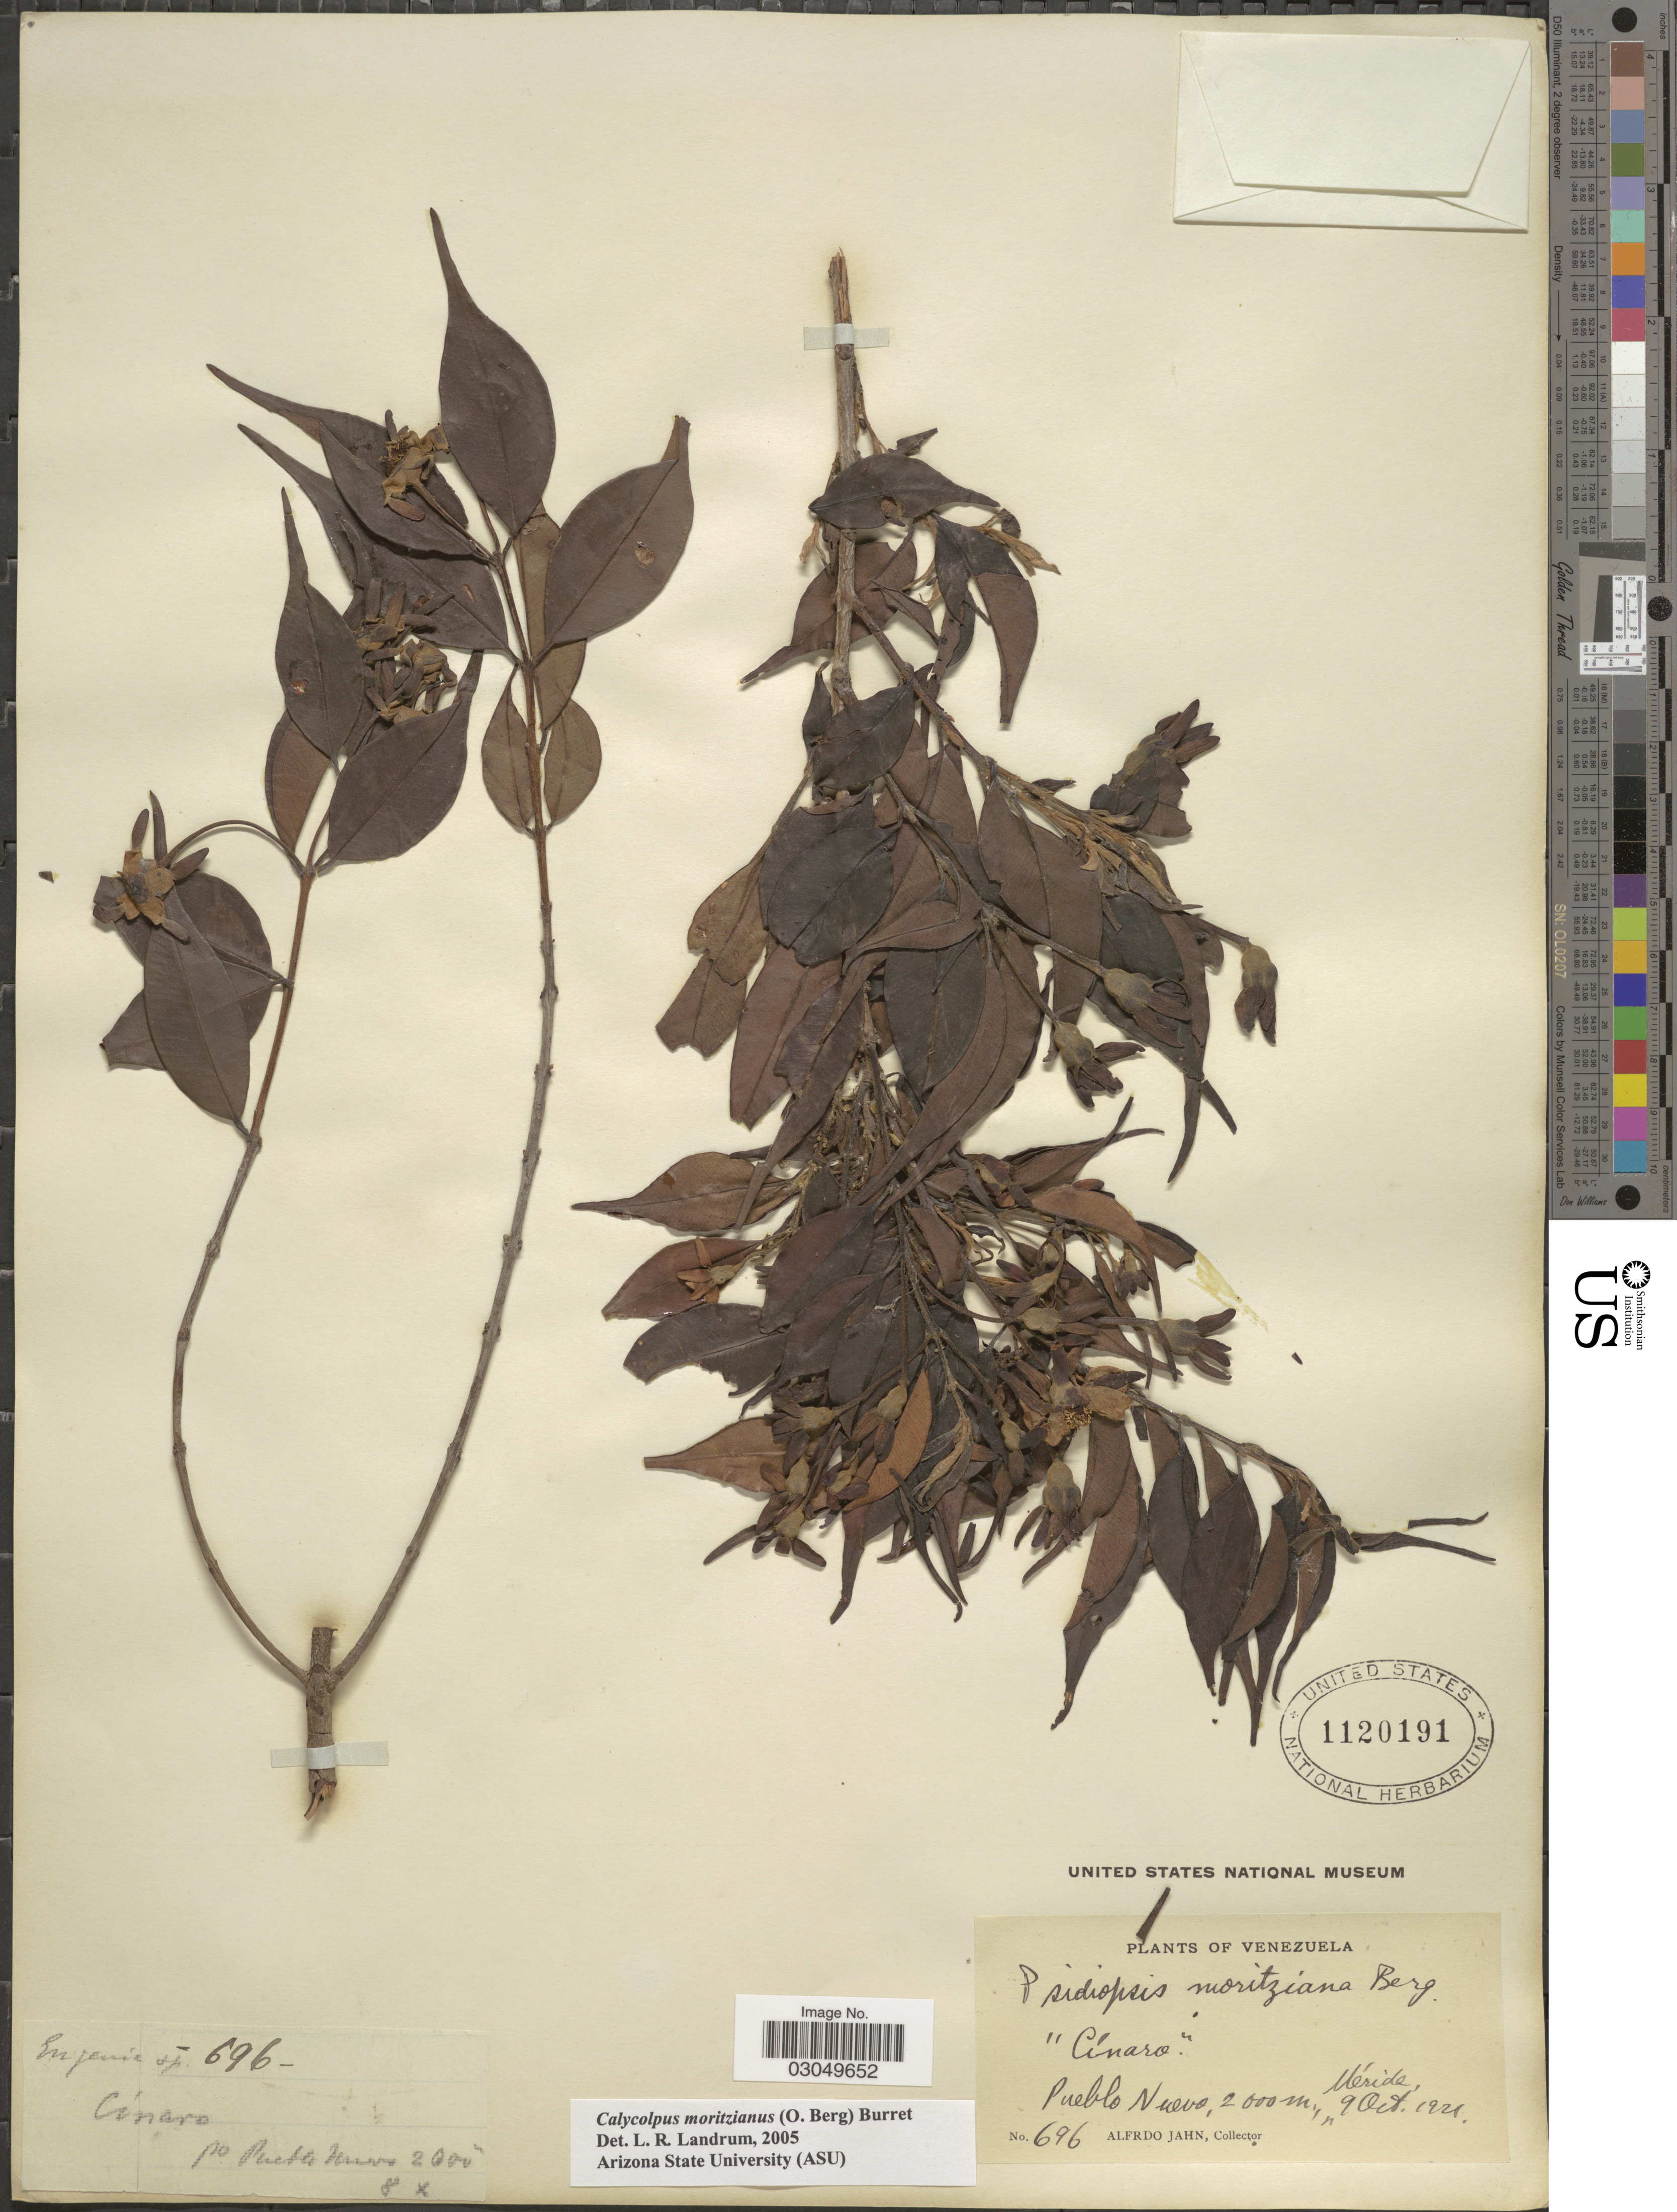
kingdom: Plantae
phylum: Tracheophyta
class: Magnoliopsida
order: Myrtales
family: Myrtaceae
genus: Calycolpus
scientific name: Calycolpus moritzianus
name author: (O. Berg) Burret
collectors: A. Jahn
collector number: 696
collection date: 1921-10-09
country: Venezuela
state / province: Mérida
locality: Pueblo Nuevo.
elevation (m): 2000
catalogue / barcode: US 1120191